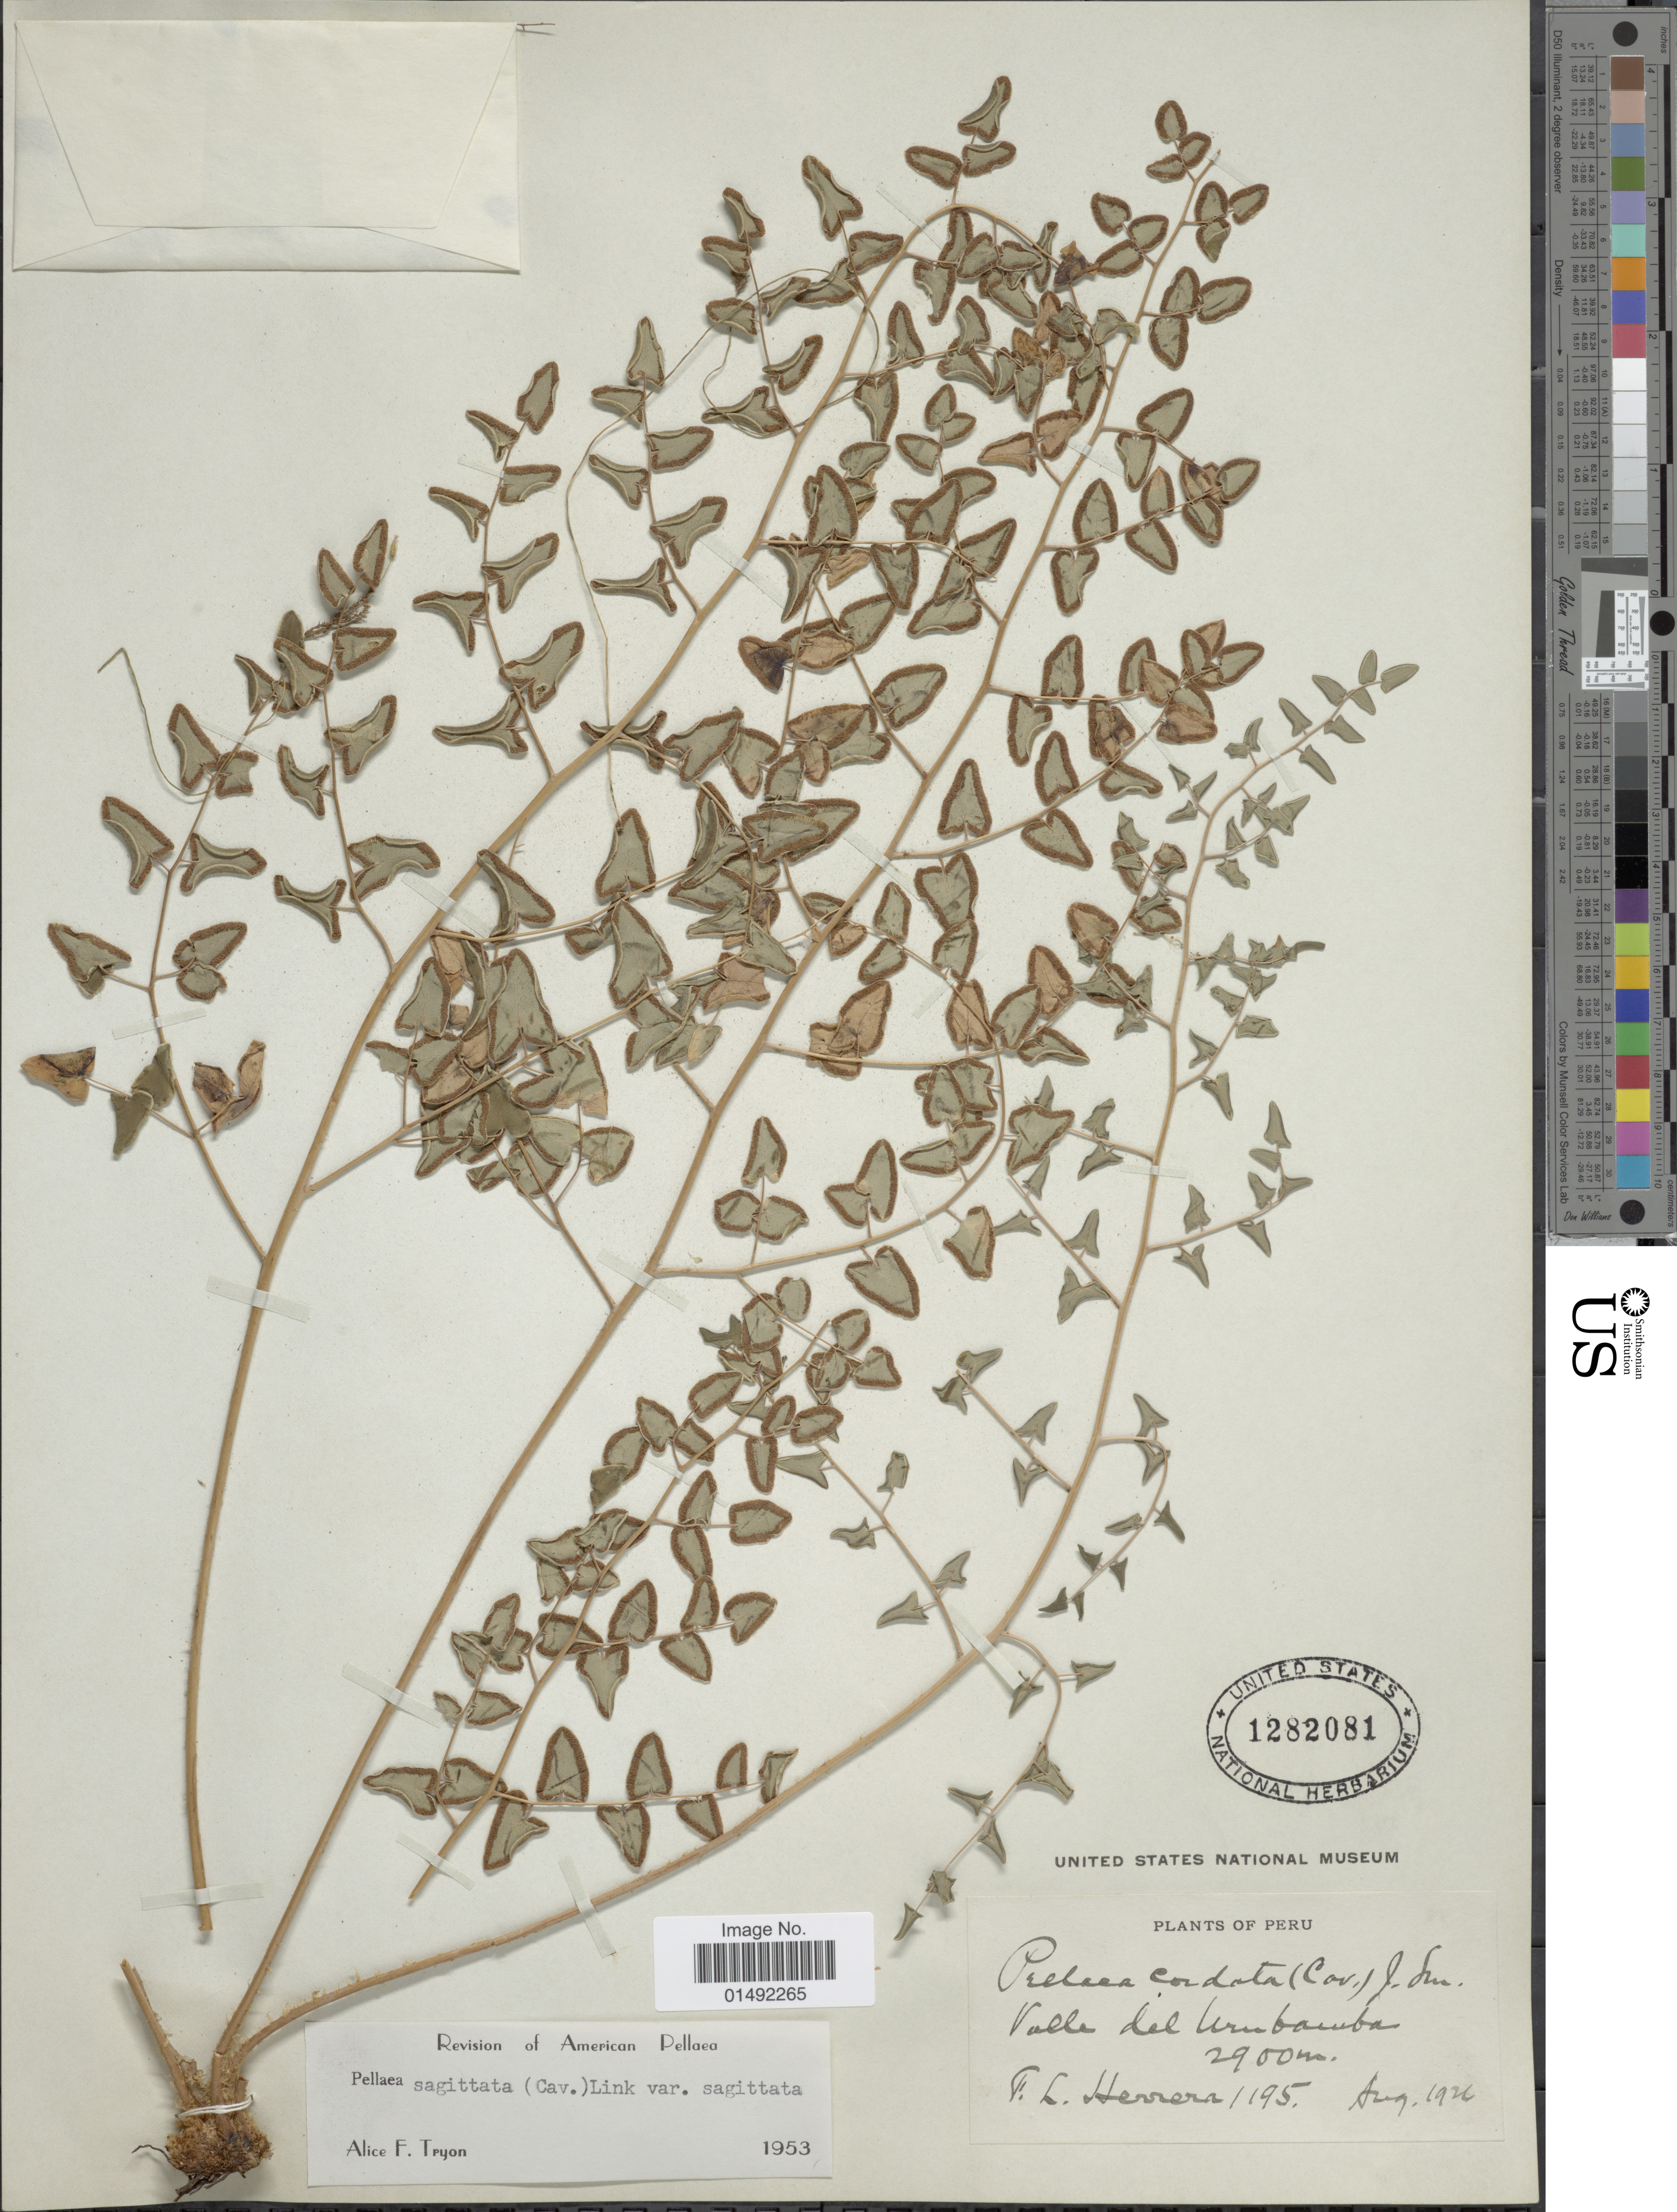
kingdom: Plantae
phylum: Tracheophyta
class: Polypodiopsida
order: Polypodiales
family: Pteridaceae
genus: Pellaea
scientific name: Pellaea sagittata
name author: (Cav.) Link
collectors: F. L. Herrera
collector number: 1195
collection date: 1926-08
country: Peru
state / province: Cusco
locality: Valle del Urubamba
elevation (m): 2900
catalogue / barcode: US 1282081